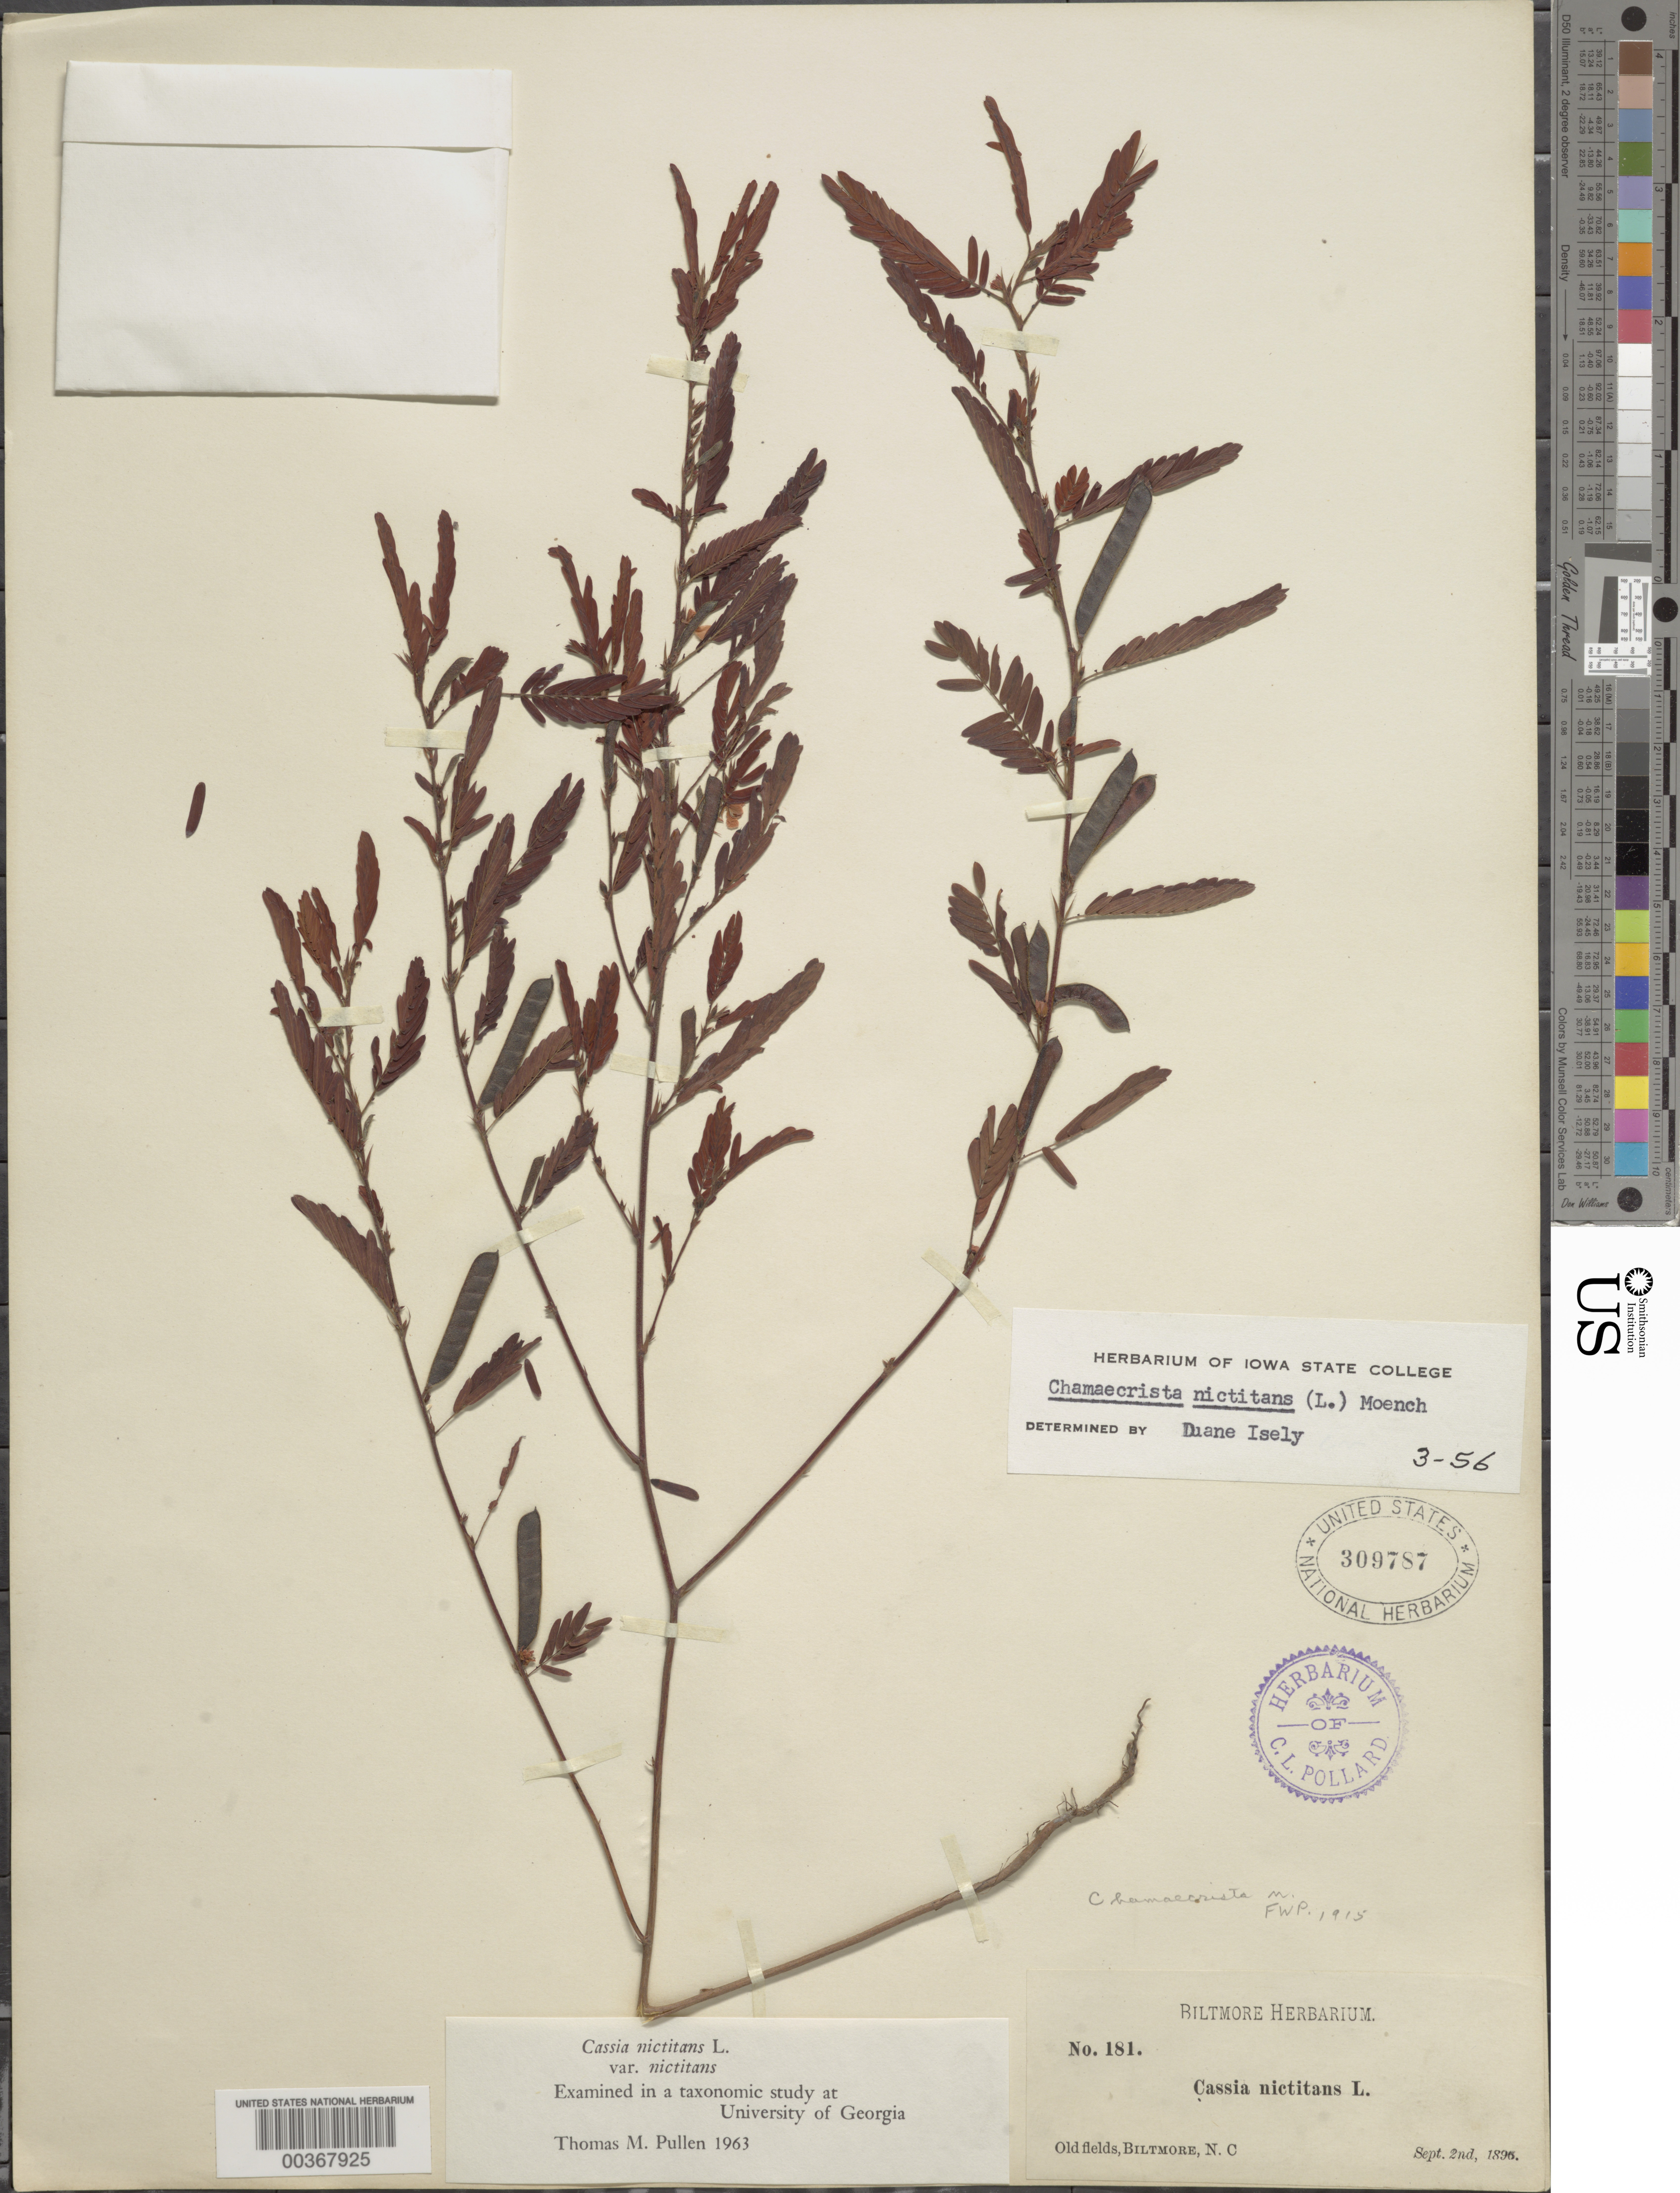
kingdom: Plantae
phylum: Tracheophyta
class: Magnoliopsida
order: Fabales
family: Fabaceae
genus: Chamaecrista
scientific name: Chamaecrista nictitans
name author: (L.) Moench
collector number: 181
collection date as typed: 02 Sep 1895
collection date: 1895-09-02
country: United States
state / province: North Carolina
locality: Biltmore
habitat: Old fields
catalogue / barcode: US 309787